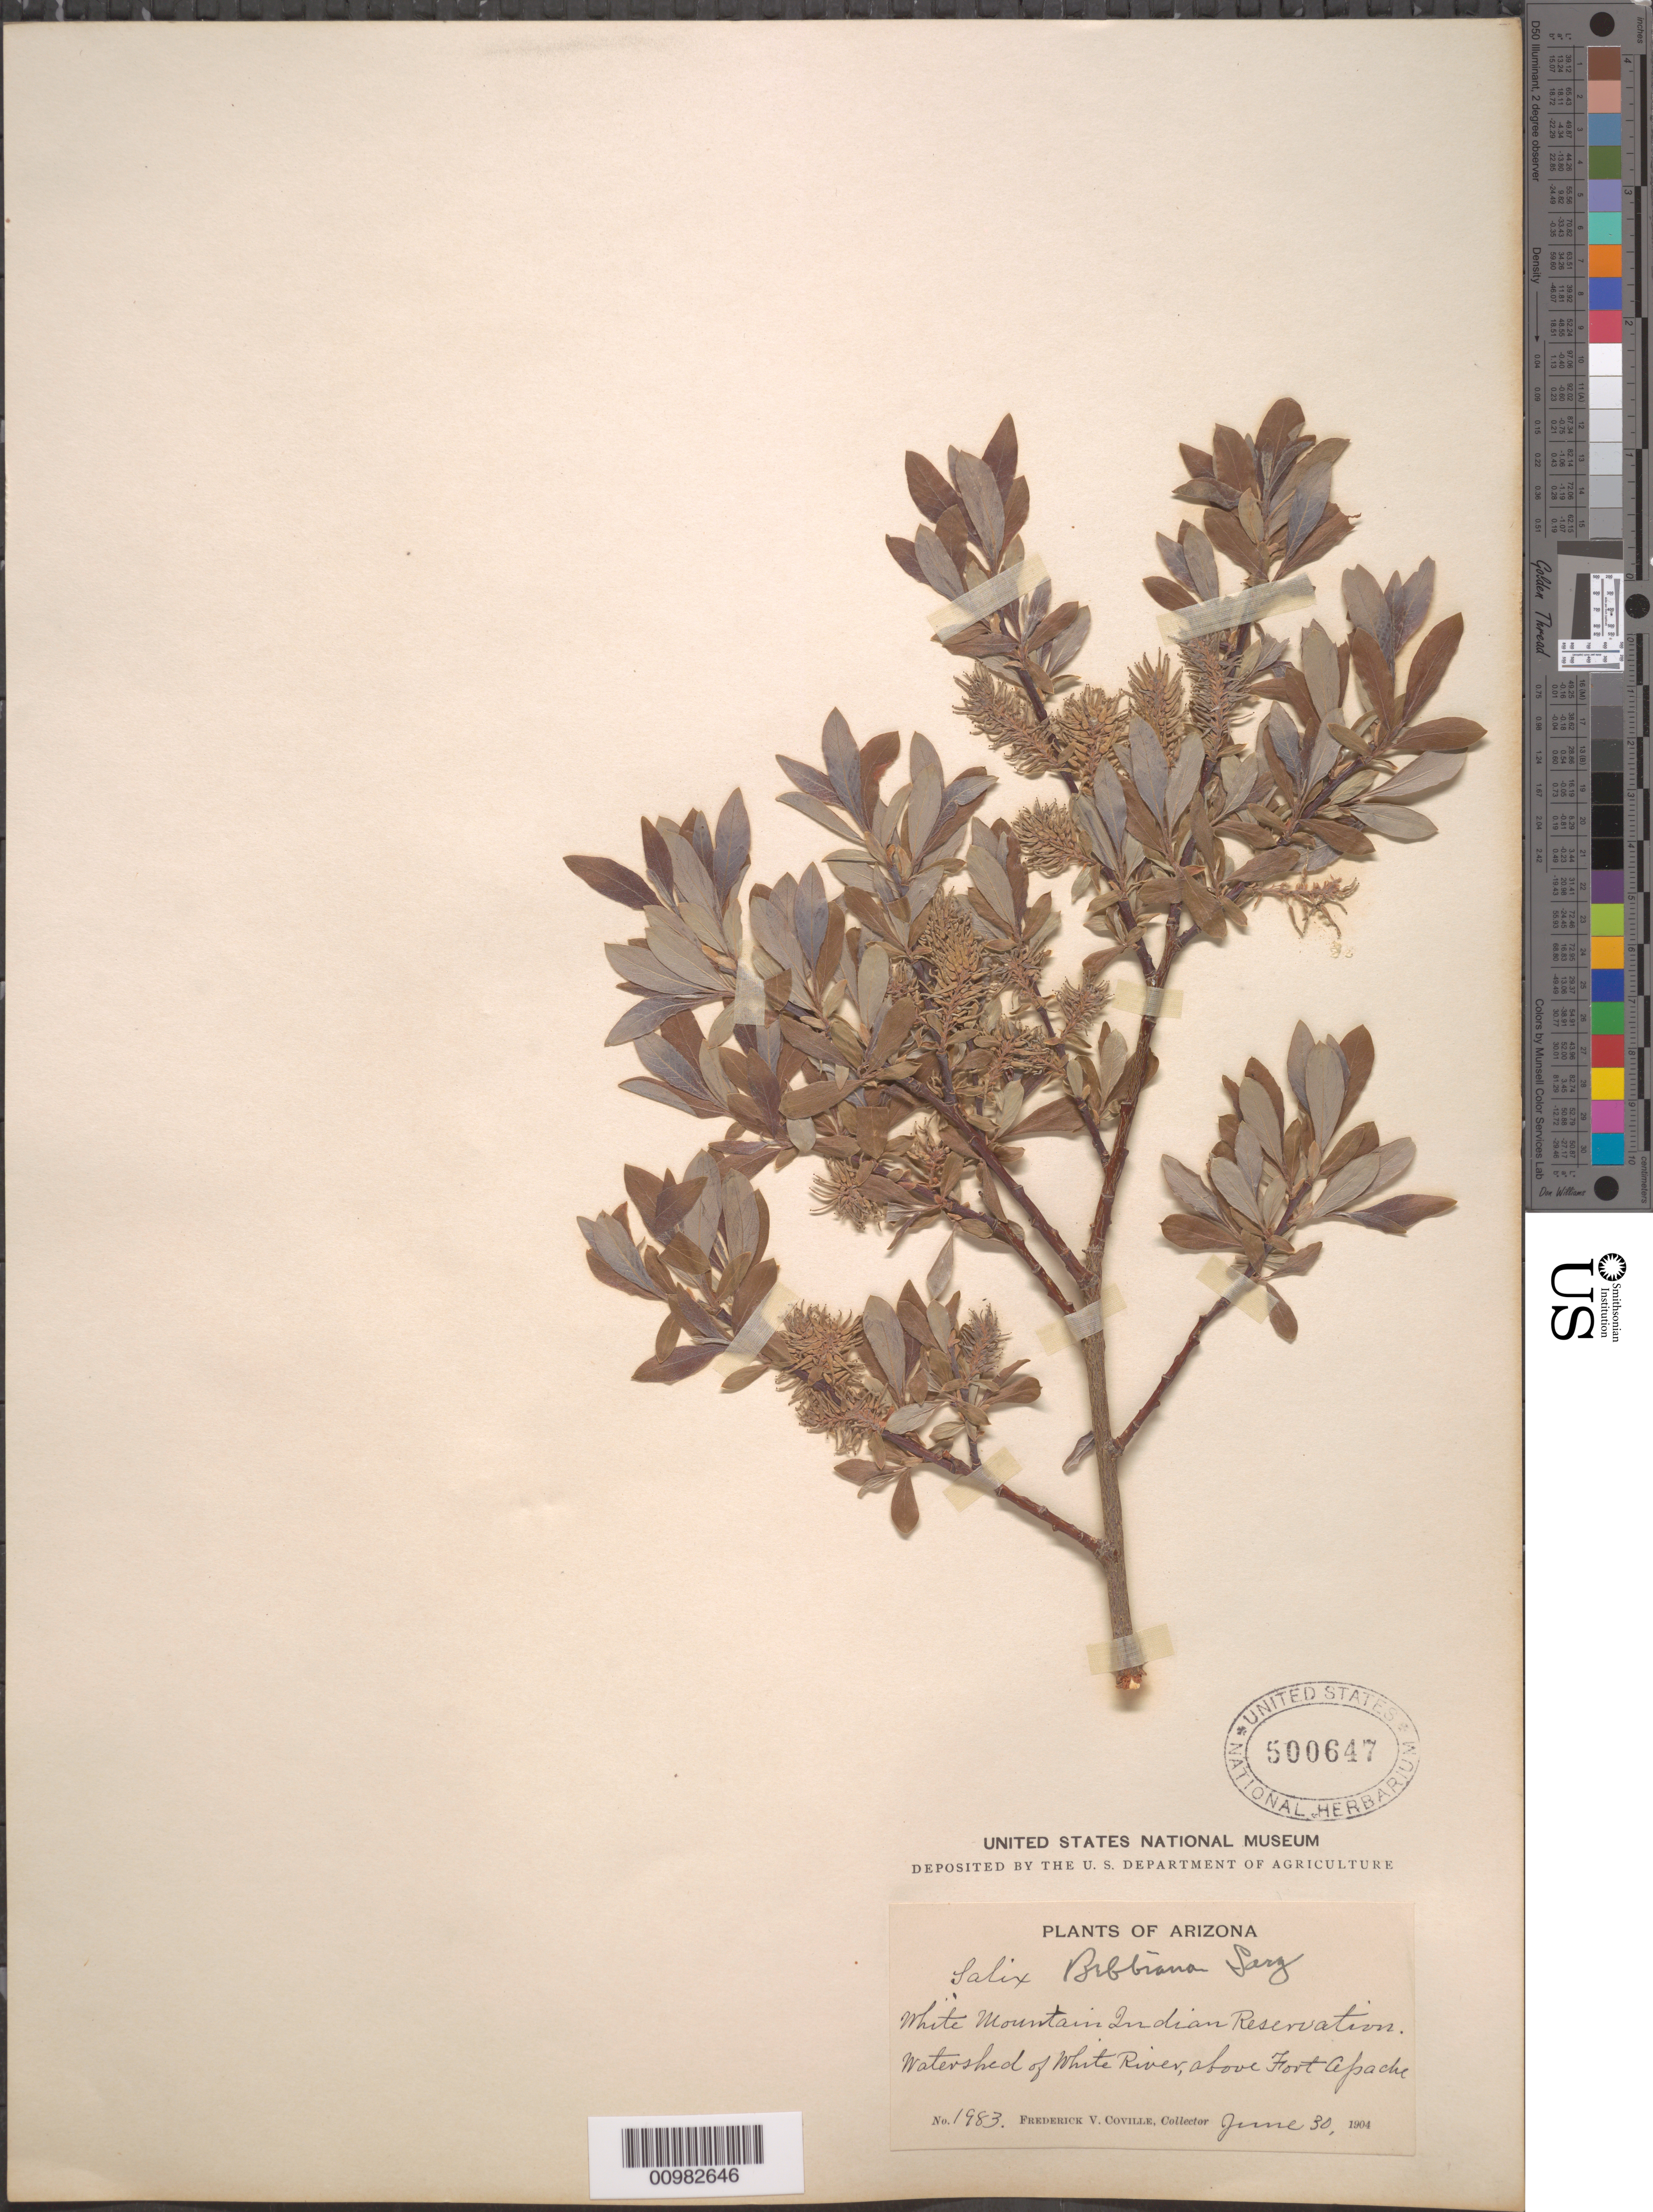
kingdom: Plantae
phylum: Tracheophyta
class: Magnoliopsida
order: Malpighiales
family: Salicaceae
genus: Salix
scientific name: Salix bebbiana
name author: Sarg.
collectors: F. V. Coville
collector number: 1983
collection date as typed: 30 Jun 1904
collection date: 1904-06-30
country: United States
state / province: Arizona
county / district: Apache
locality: White Mountain Indian Reservation. Watershed of White River, above Fort Apache.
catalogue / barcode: US 500647